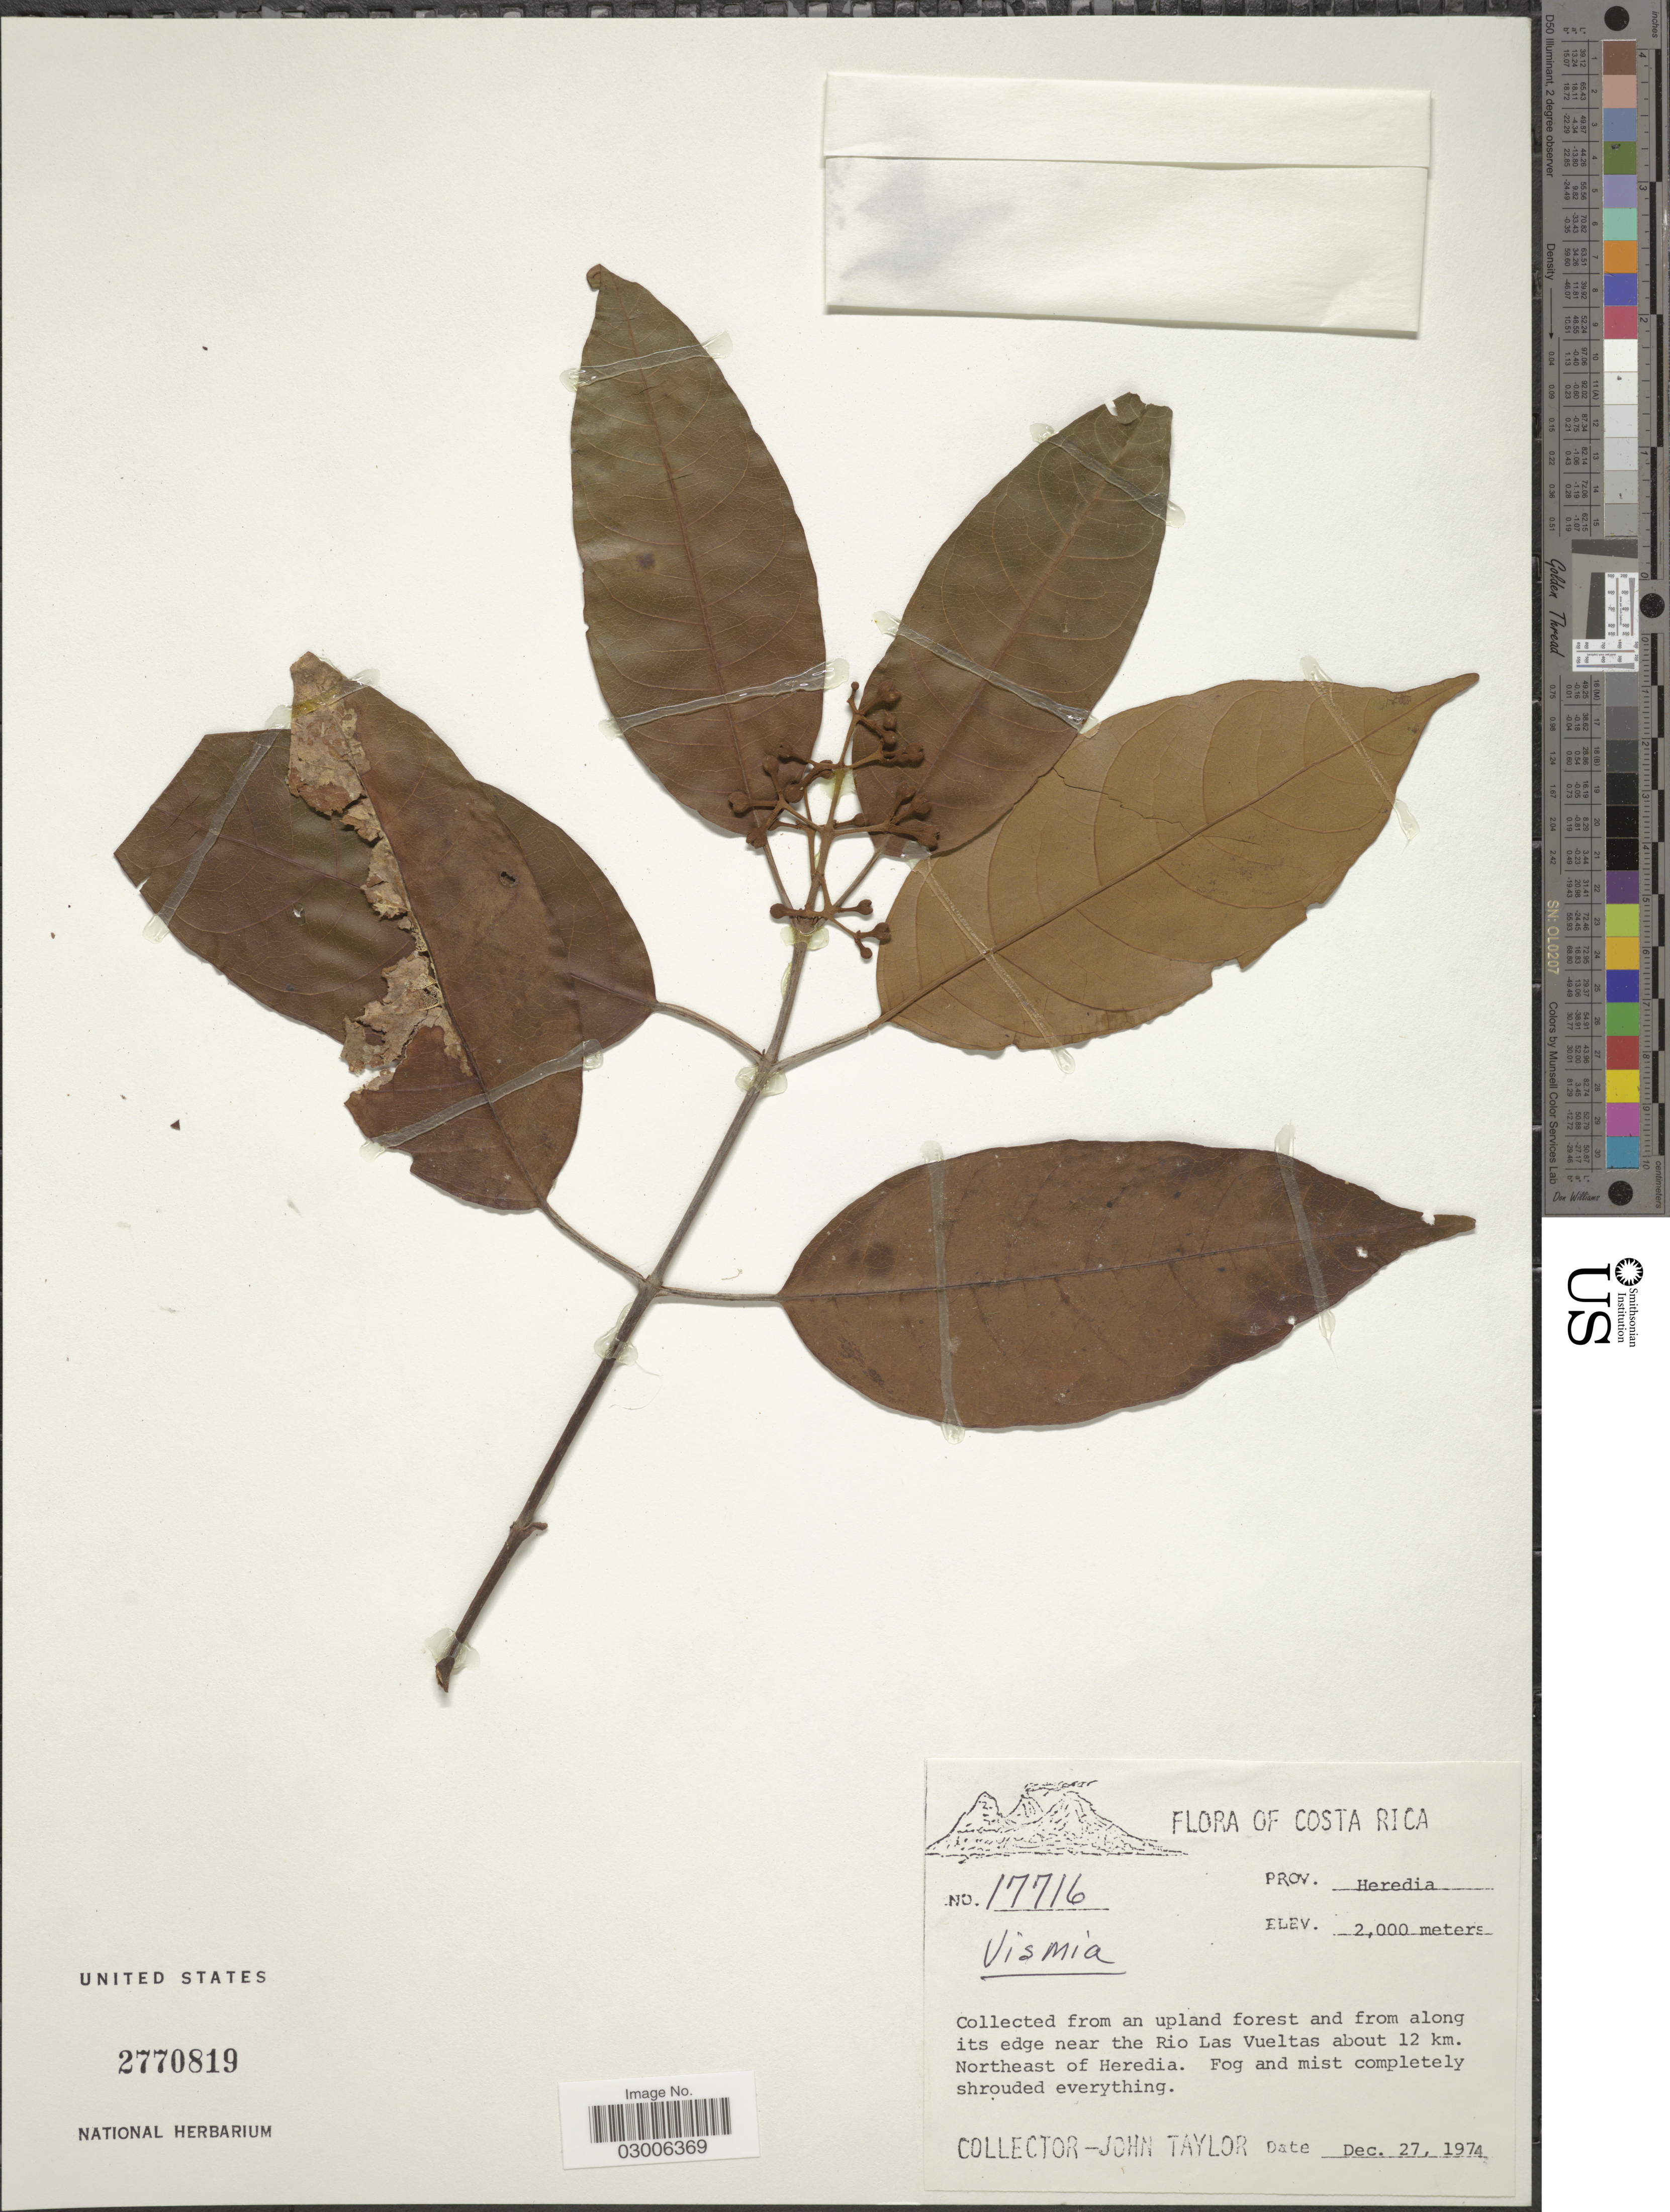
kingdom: Plantae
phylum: Tracheophyta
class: Magnoliopsida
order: Malpighiales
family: Hypericaceae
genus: Vismia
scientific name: Vismia sp.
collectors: J. Taylor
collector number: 17716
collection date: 1974-12-27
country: Costa Rica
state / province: Heredia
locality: From an upland forest and from along its edge near the Rio Las Vueltas about 12 km. Northeast of Heredia.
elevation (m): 2000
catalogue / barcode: US 2770819